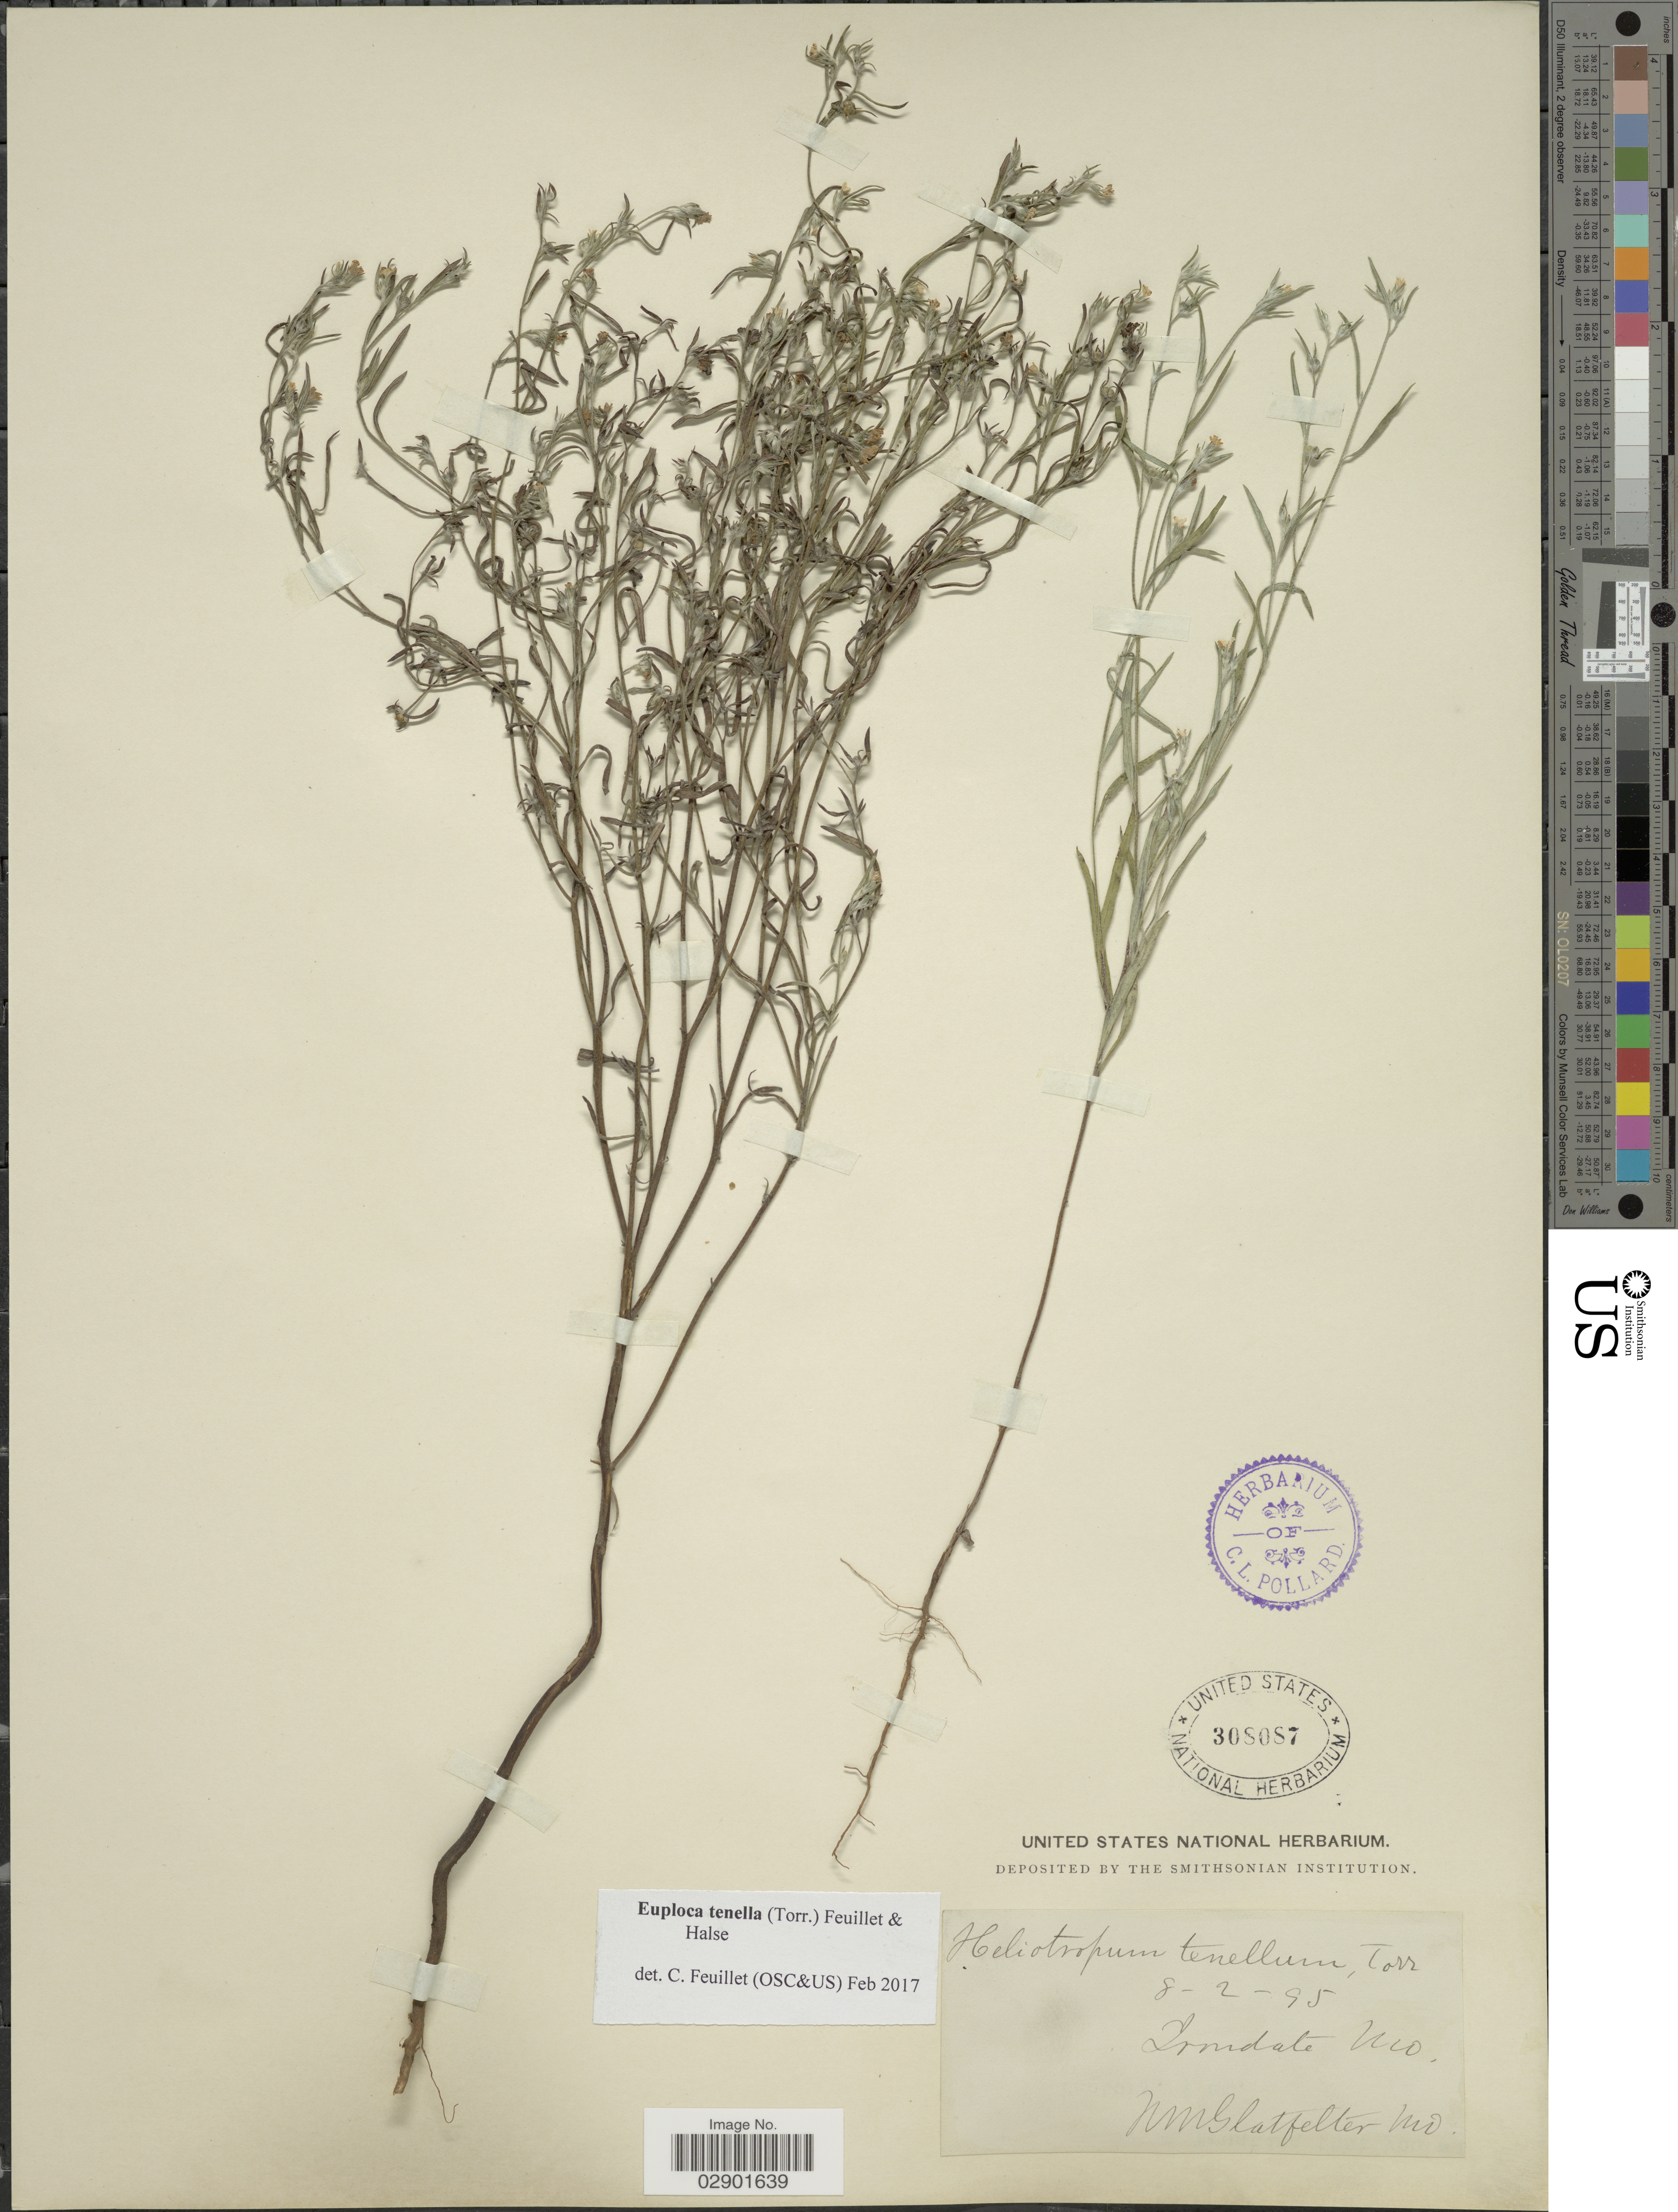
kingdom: Plantae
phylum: Tracheophyta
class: Magnoliopsida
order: Boraginales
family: Heliotropiaceae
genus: Euploca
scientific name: Euploca polyphylla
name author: (Lehm.) J.I.M. Melo & Semir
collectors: N. M. Glatfelter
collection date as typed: Transcribed d/m/y: 2/8/95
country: United States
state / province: Missouri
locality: Irondale, Mo.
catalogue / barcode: US 308087